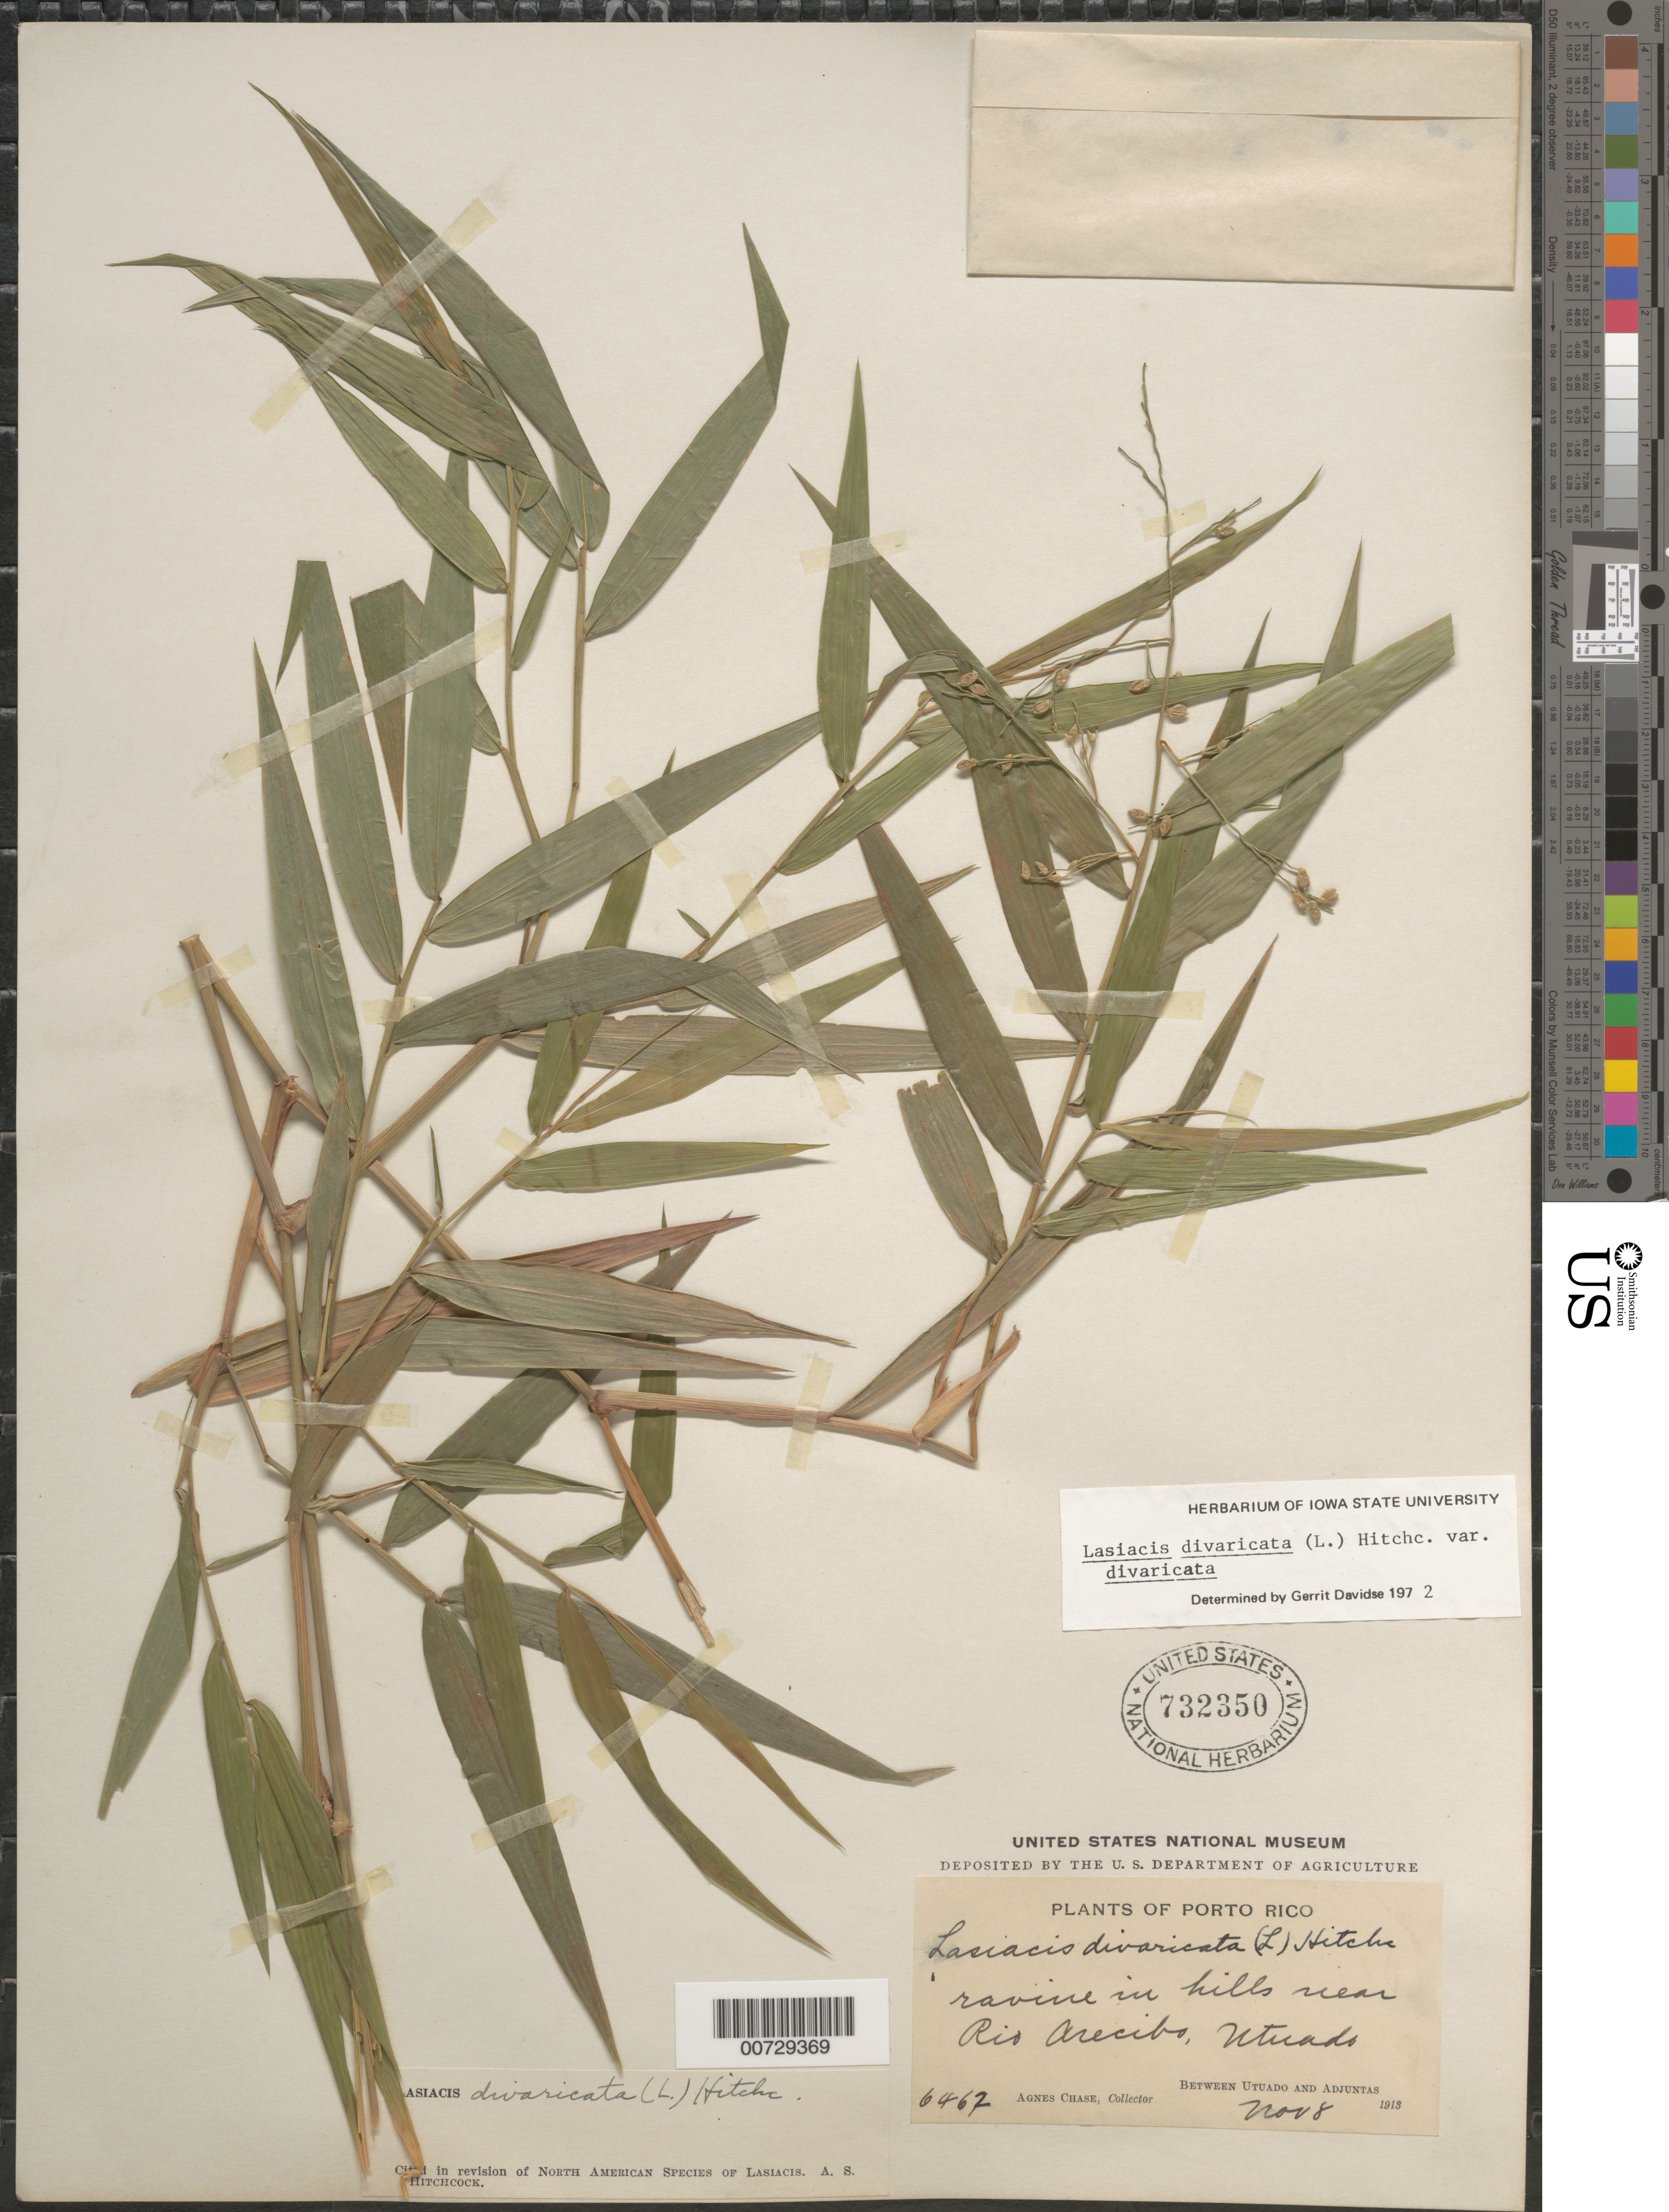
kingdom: Plantae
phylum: Tracheophyta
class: Liliopsida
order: Poales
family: Poaceae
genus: Lasiacis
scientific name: Lasiacis divaricata var. divaricata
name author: (L.) Hitchc.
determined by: Davidse, Gerrit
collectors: A. Chase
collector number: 6462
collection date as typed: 08 Nov 1913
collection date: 1913-11-08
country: Puerto Rico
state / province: Utuado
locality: Utuado and Adjuntas, btw; near Río Arecibo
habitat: Ravine in hills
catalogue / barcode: US 732350